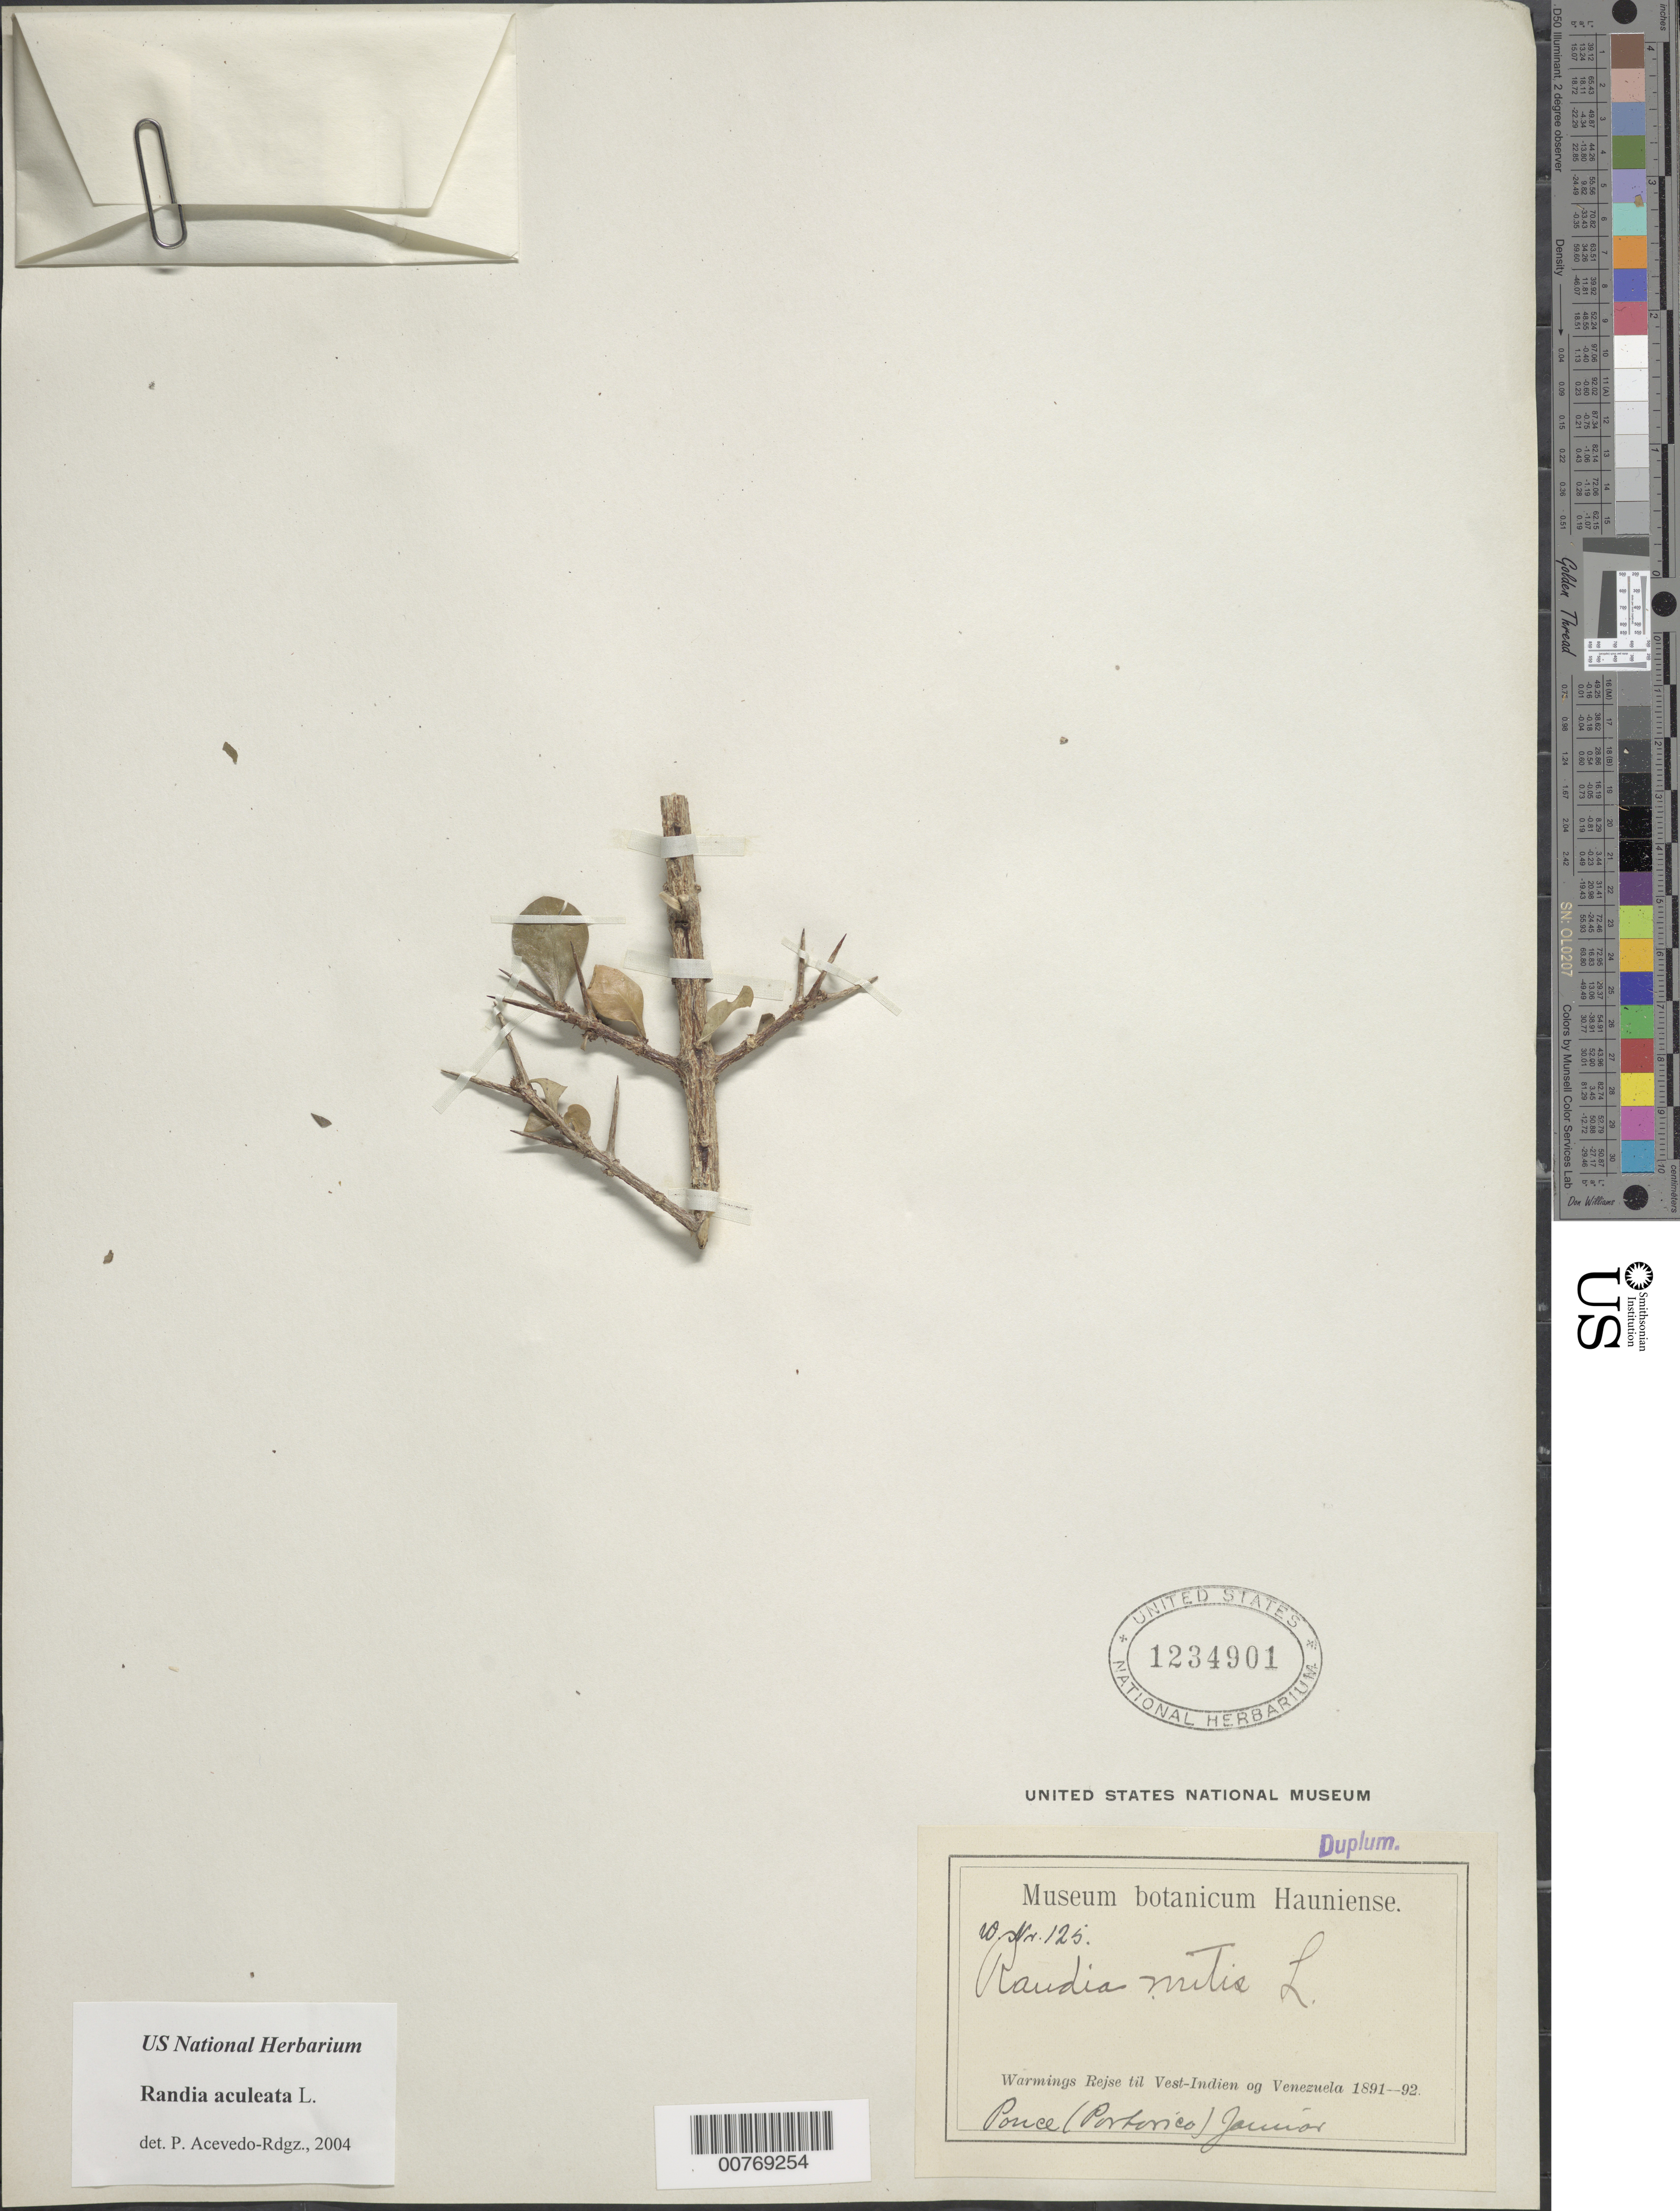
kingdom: Plantae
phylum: Tracheophyta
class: Magnoliopsida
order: Gentianales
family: Rubiaceae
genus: Randia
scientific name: Randia aculeata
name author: L.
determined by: Acevedo-Rodríguez, P., (BOT), Smithsonian Institution - National Museum of Natural History (UNITED STATES)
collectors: Warming, --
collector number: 125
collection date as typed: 1891 to -- --- 1892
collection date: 1891/1892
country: Puerto Rico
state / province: Ponce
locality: Ponce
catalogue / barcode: US 1234901